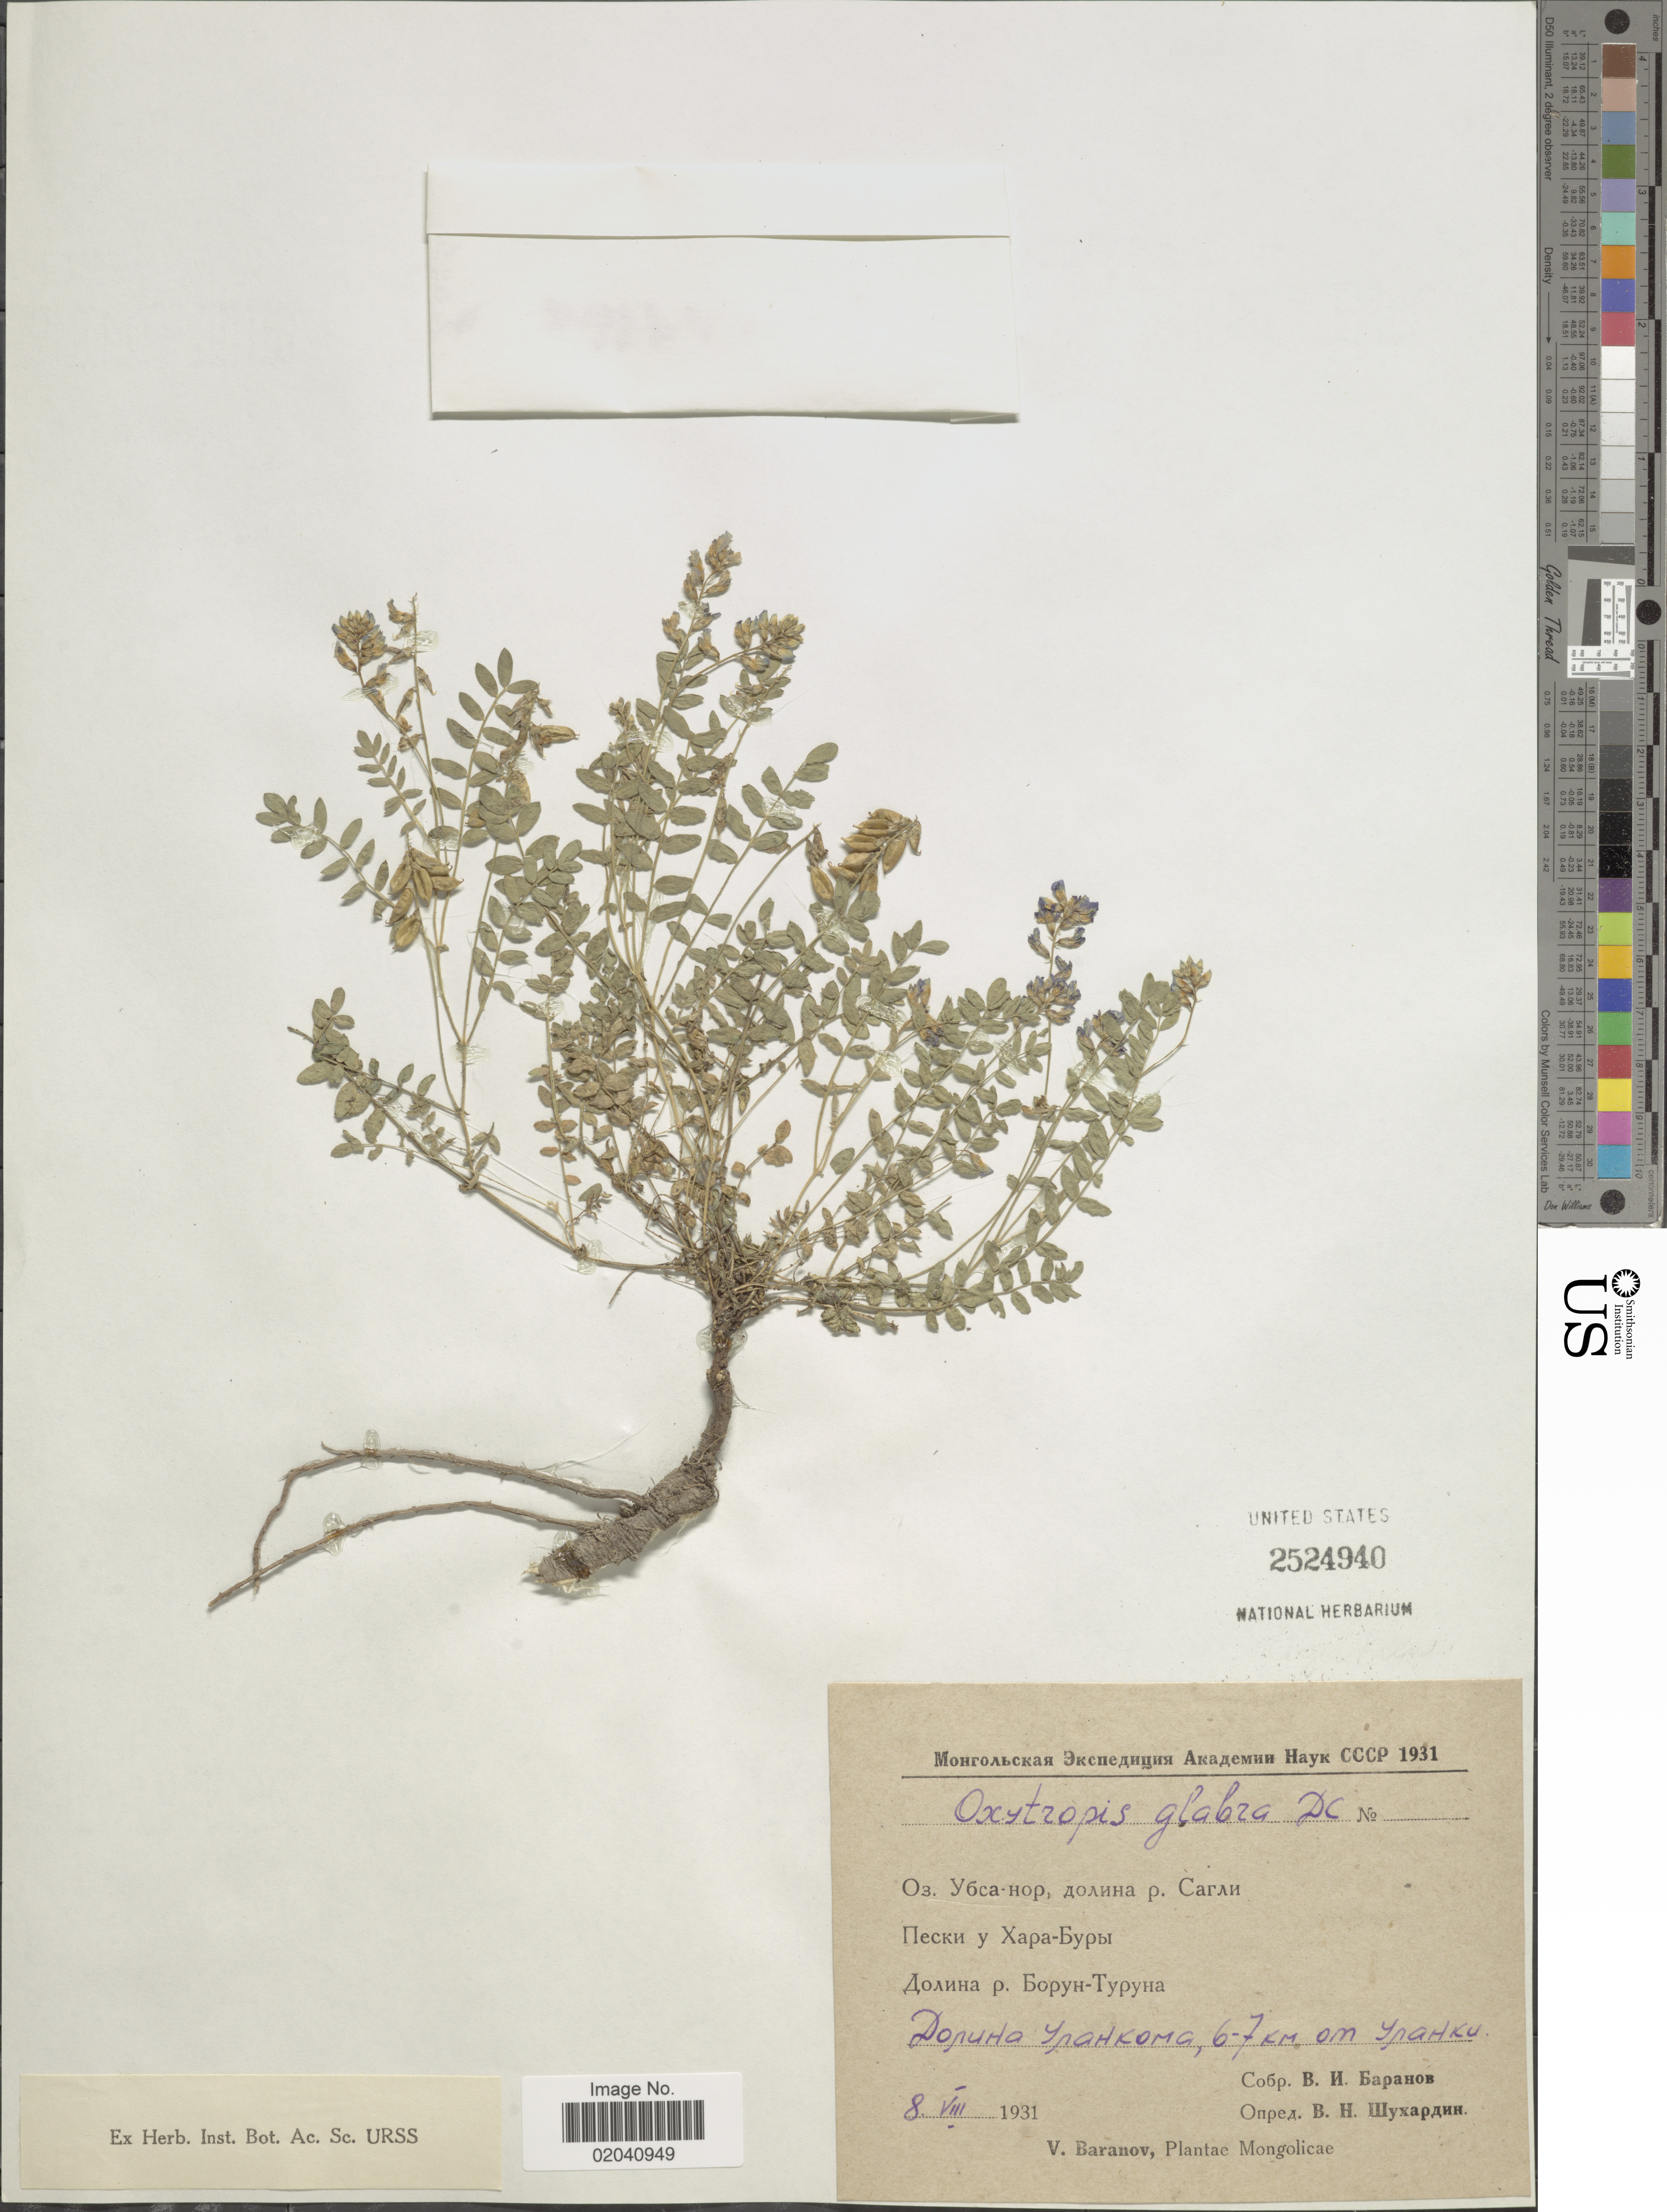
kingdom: Plantae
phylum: Tracheophyta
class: Magnoliopsida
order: Fabales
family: Fabaceae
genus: Oxytropis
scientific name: Oxytropis glabra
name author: DC.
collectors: V. Baranov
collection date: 1931-08-08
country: China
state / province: Nei Monggol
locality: Donuha Inaklomh, 6-7 km on Inahku, Monholicae [interpreted]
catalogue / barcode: US 2524940